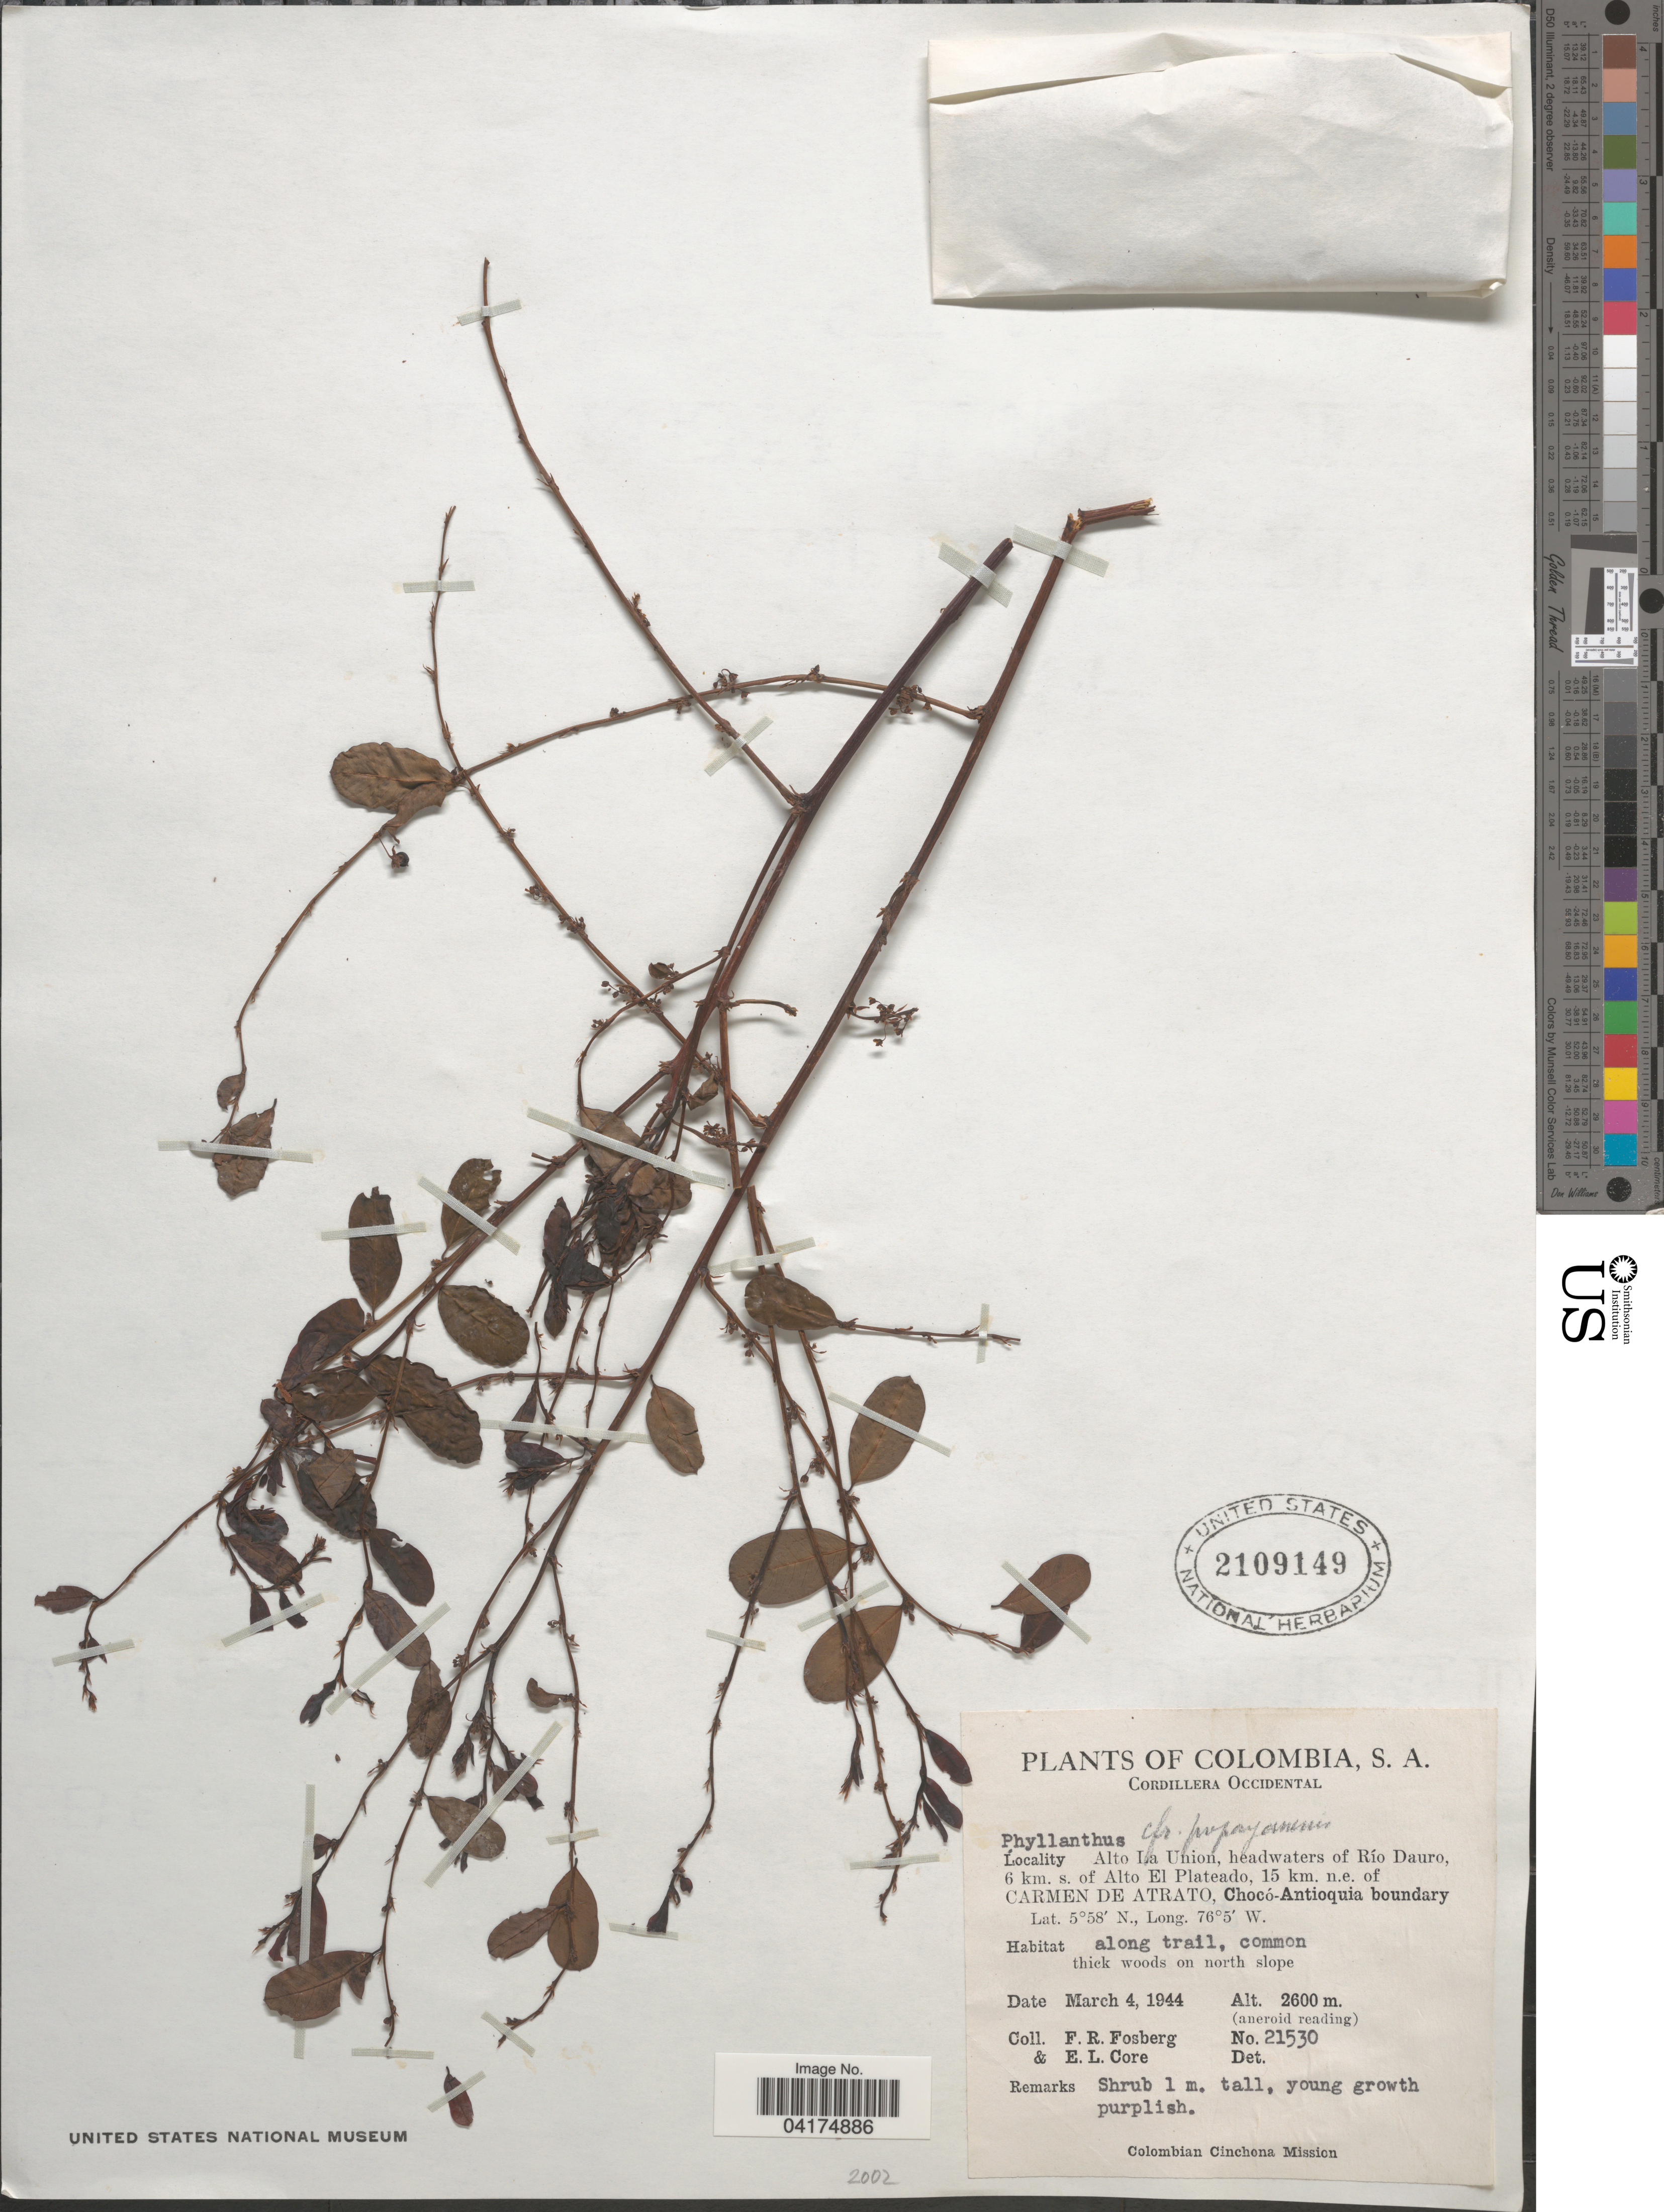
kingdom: Plantae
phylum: Tracheophyta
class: Magnoliopsida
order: Malpighiales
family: Phyllanthaceae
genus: Phyllanthus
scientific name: Phyllanthus popayanensis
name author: Pax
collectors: F. R. Fosberg & E. Core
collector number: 21530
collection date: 1944-03-04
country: Colombia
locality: Cordillera Occidental. Alto La Union, headwaters of Río Dauro, 6 km. s. of Alto El Plateado, 15 km. n.e. of Carmen de Atrato, Chocó-Antioquia boundary. On north slope.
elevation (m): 2600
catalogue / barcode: US 2109149